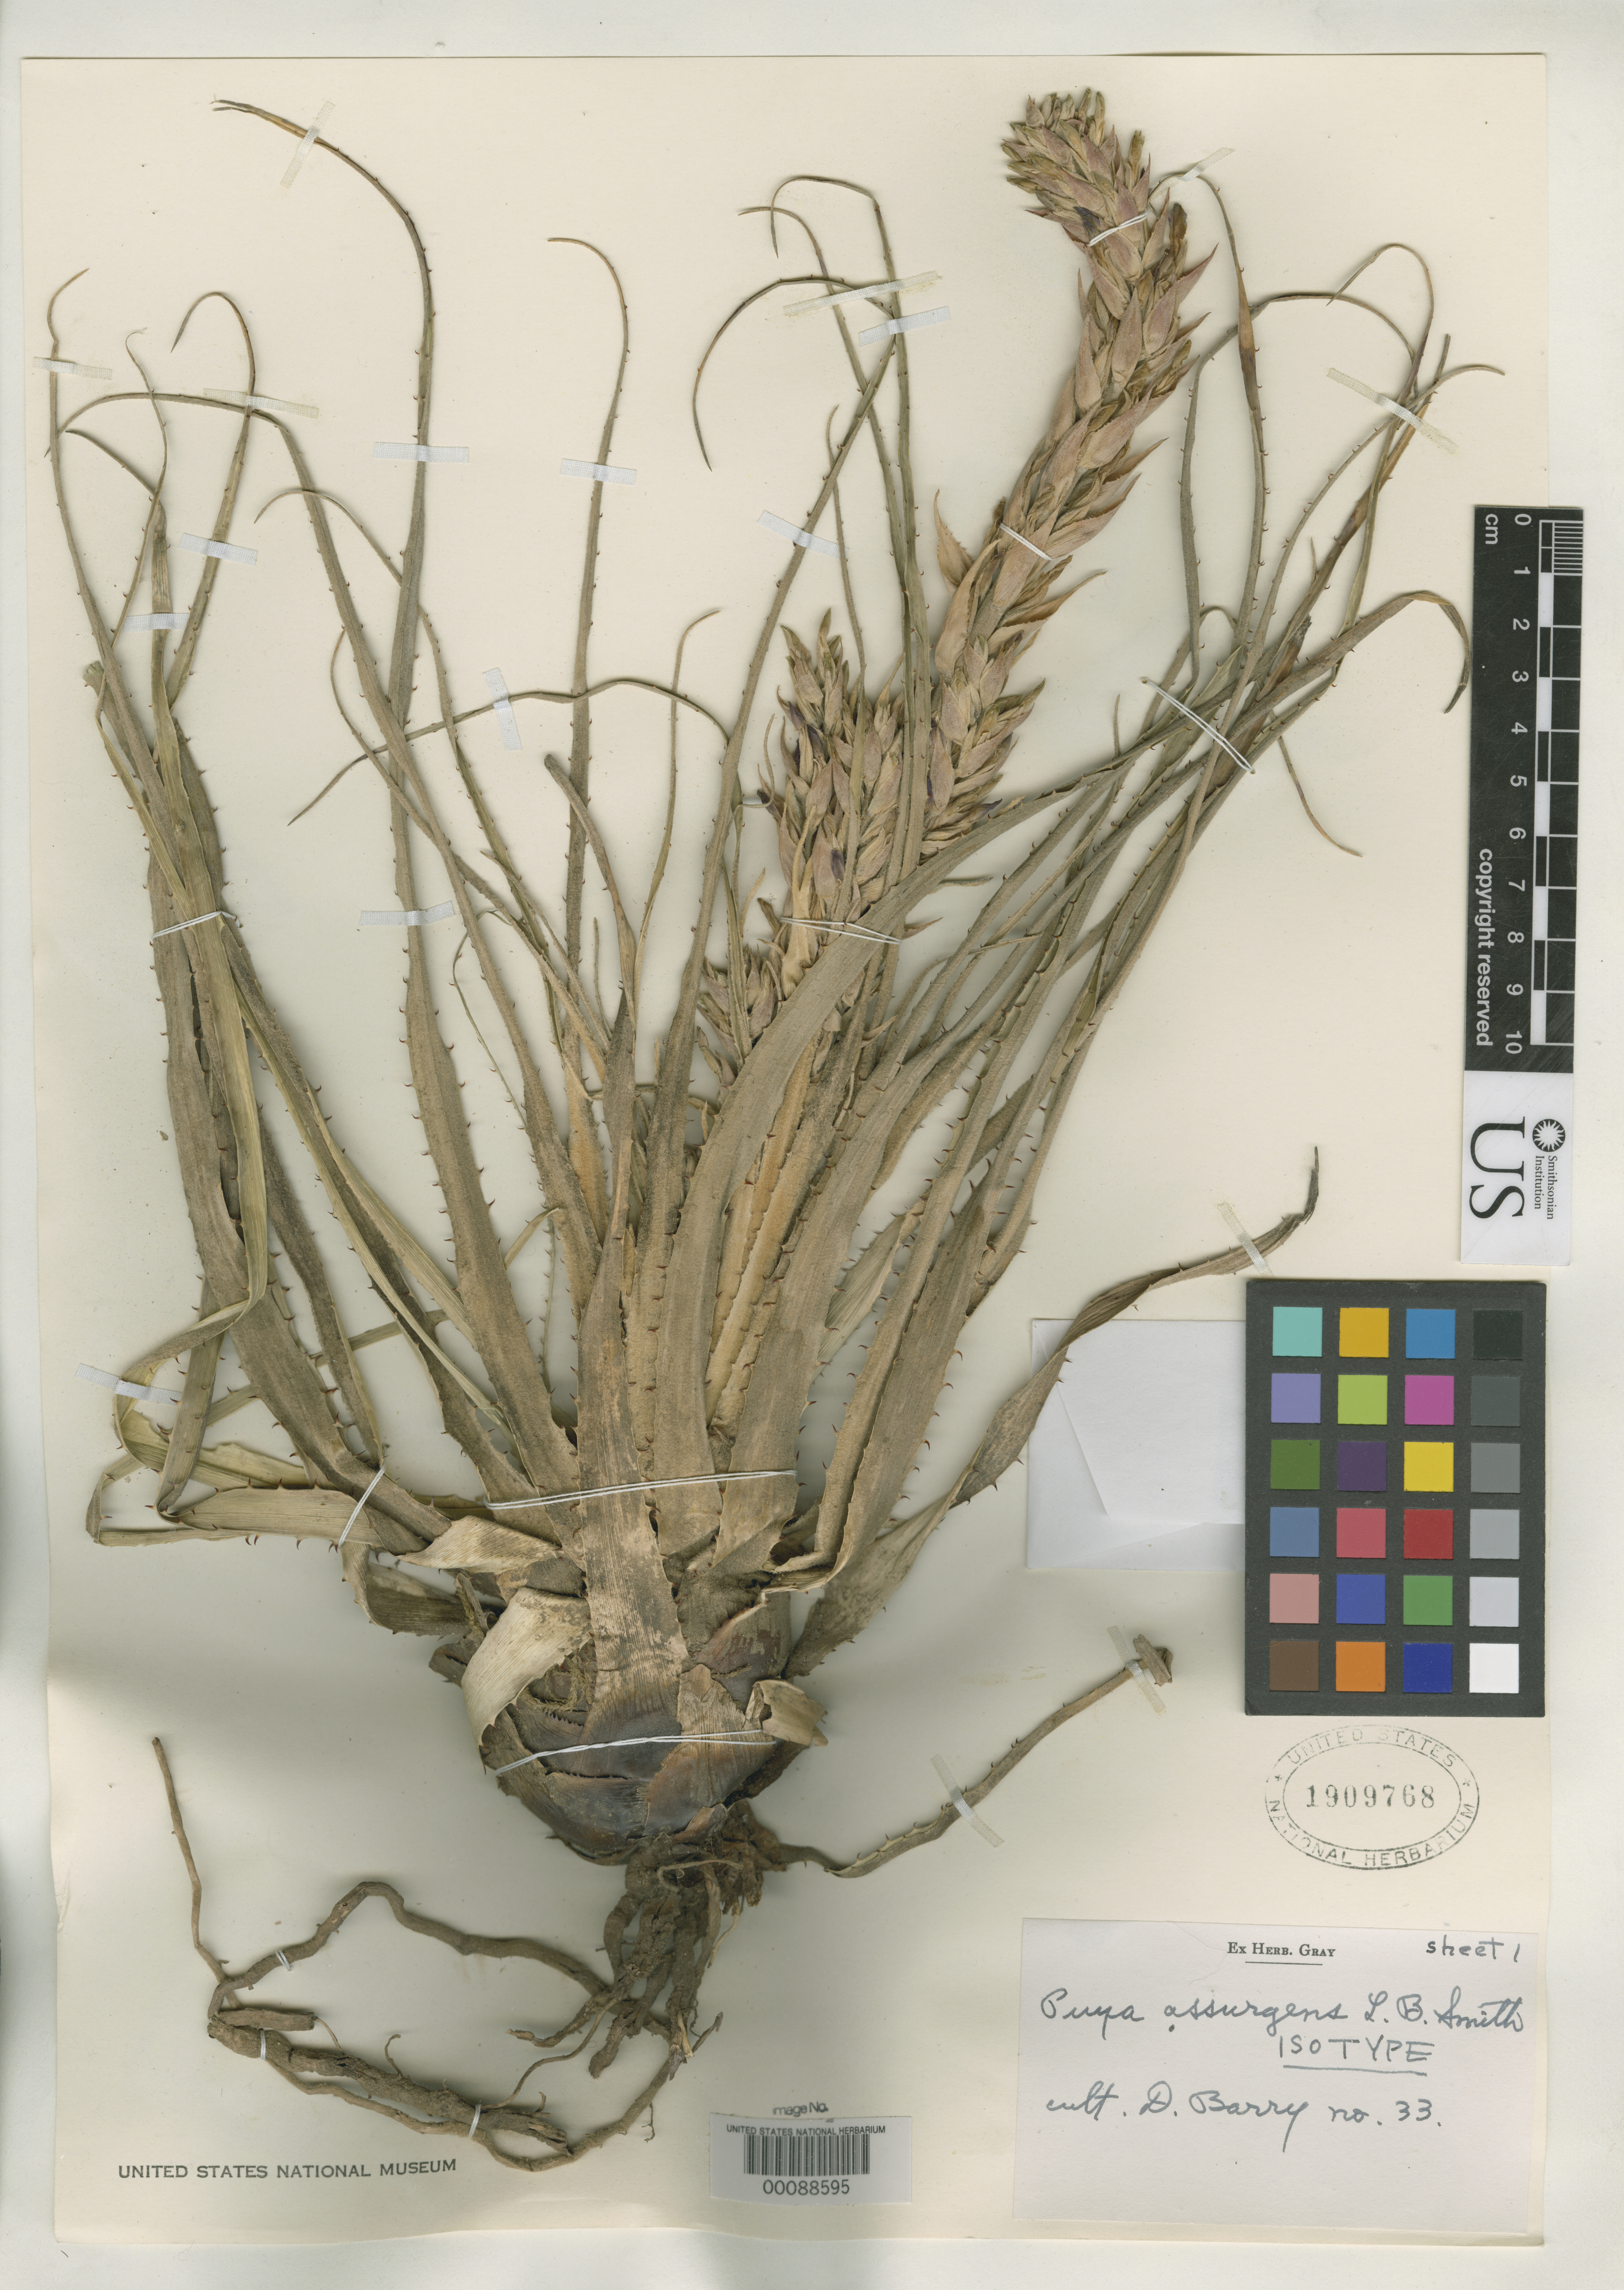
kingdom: Plantae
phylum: Tracheophyta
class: Liliopsida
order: Poales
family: Bromeliaceae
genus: Puya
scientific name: Puya assurgens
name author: L.B. Sm.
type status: Isotype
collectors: D. Barry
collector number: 33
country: Argentina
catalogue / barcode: US 1909768